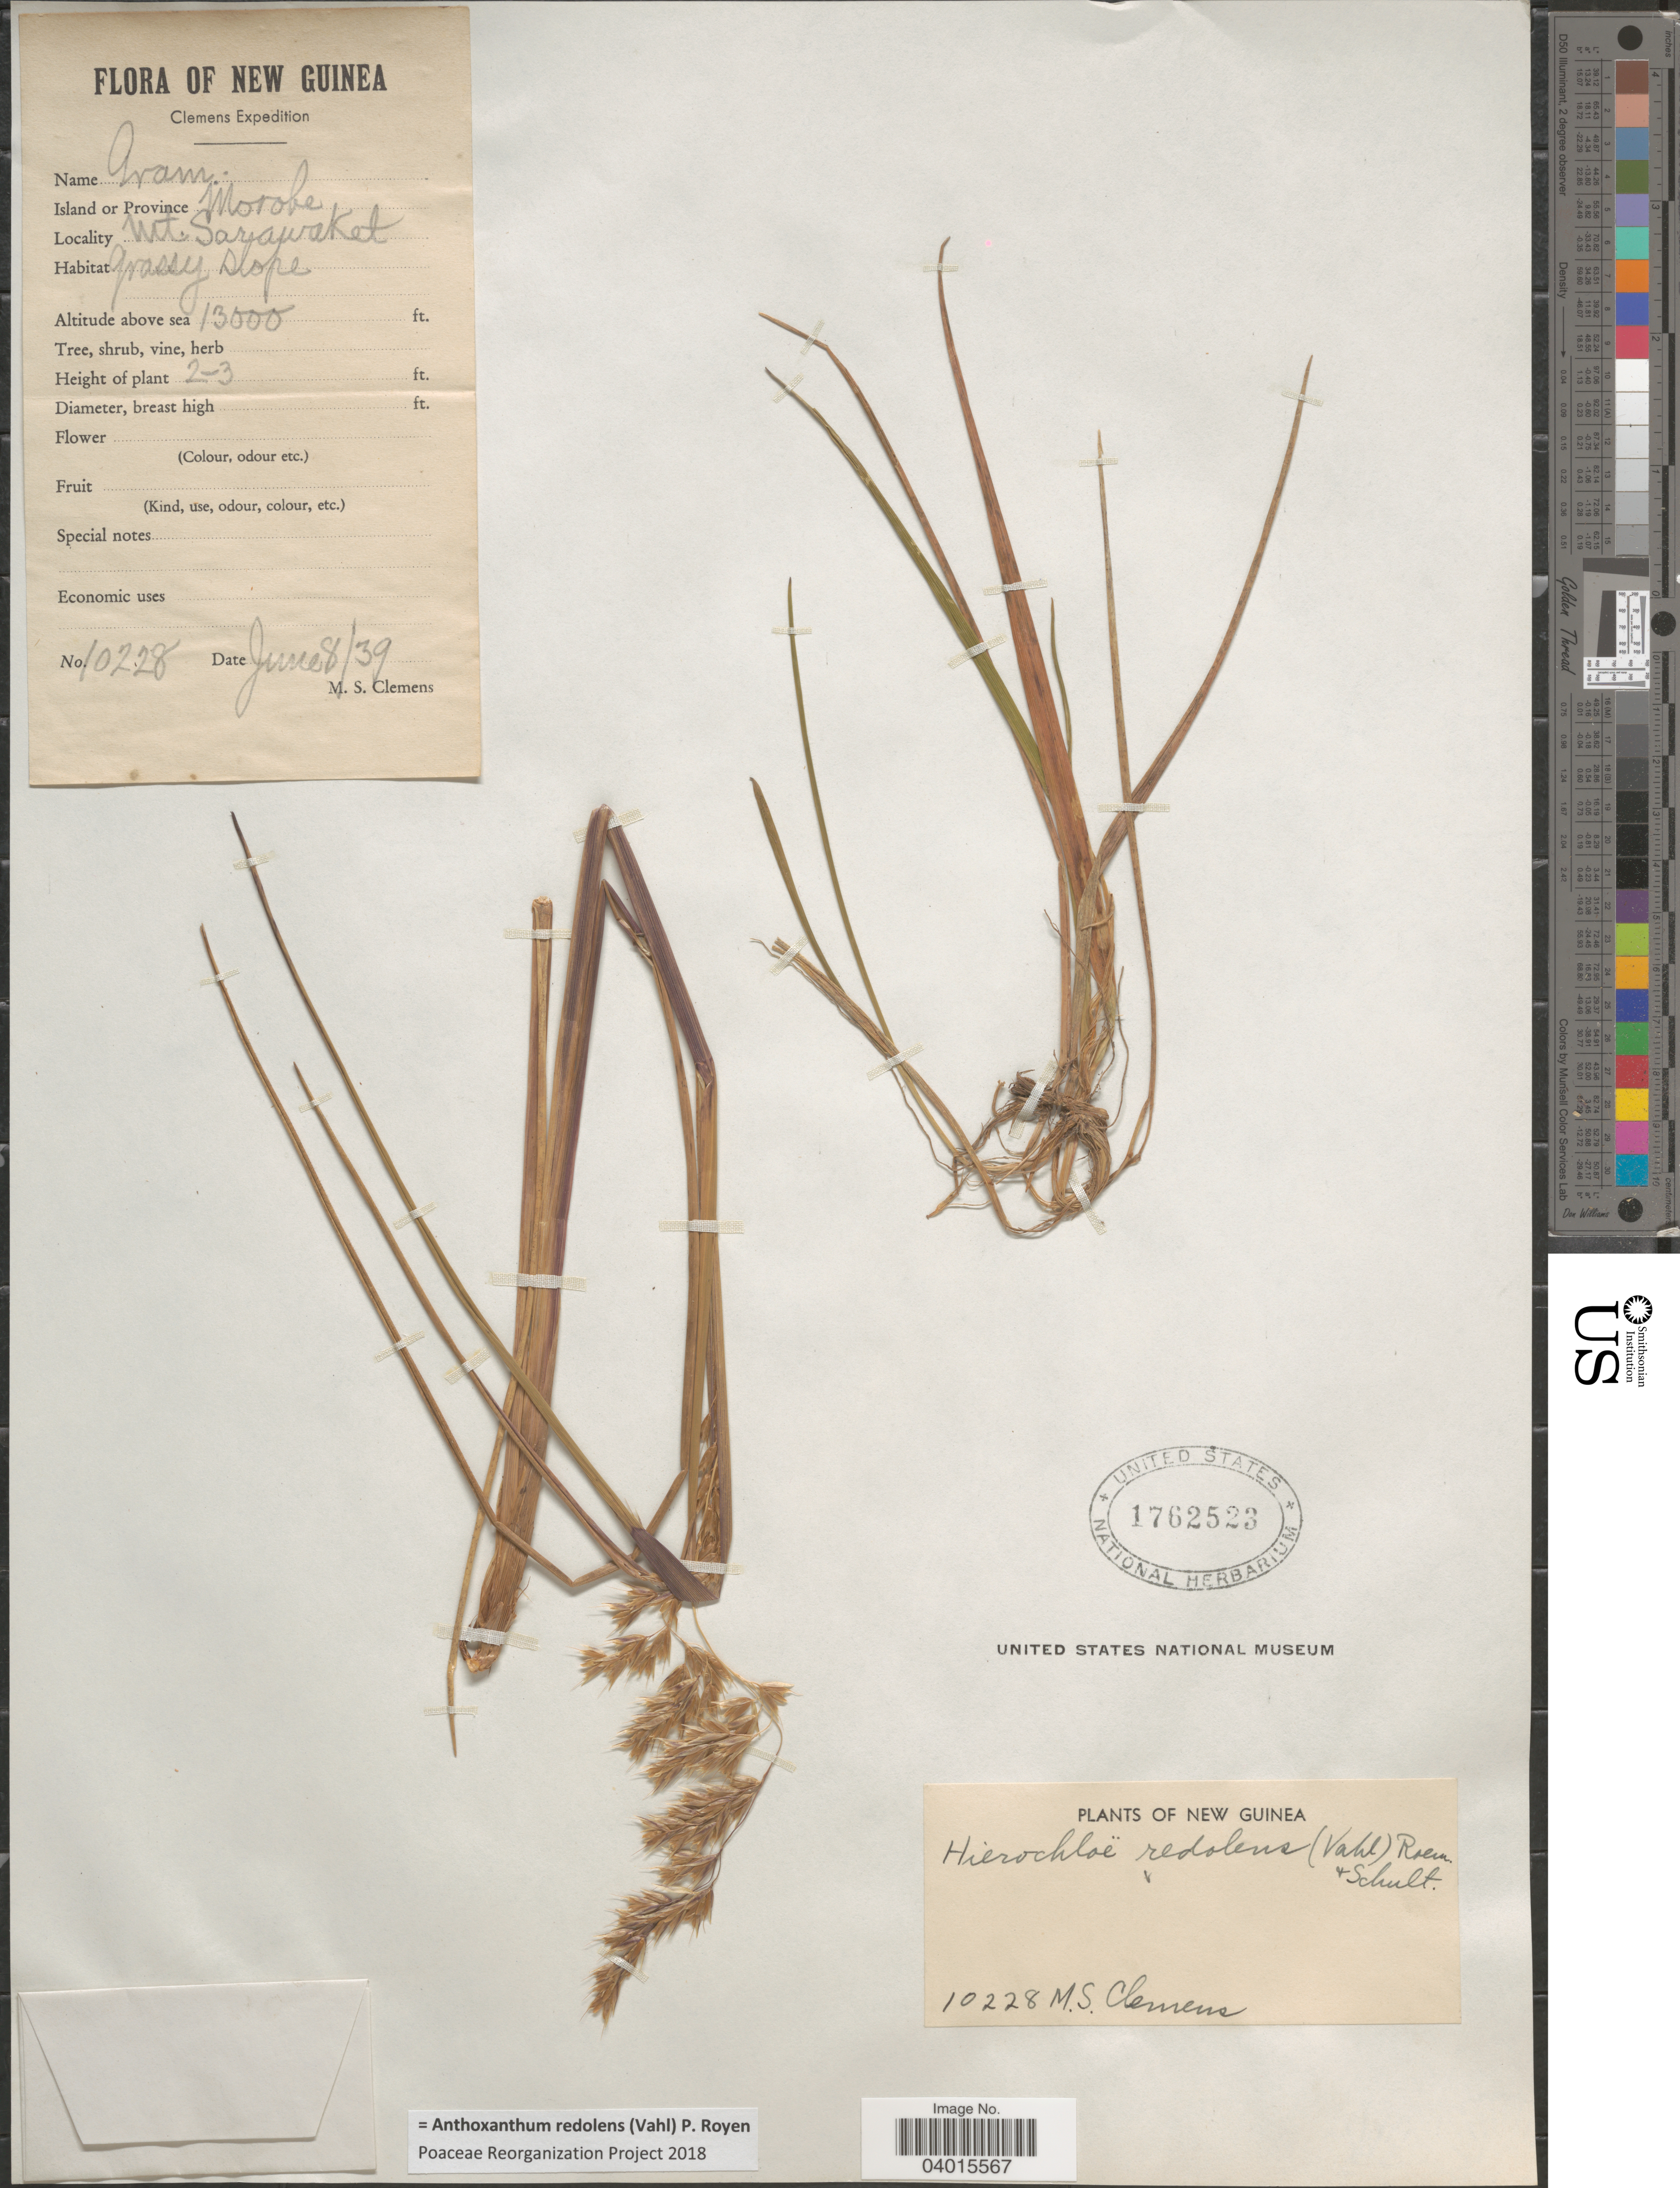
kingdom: Plantae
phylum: Tracheophyta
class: Liliopsida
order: Poales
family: Poaceae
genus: Anthoxanthum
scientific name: Anthoxanthum redolens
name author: (Vahl) P. Royen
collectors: M. S. Clemens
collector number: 10228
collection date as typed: Transcribed d/m/y: 8/6/39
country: Papua New Guinea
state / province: Morobe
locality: New Guinea. Island or Province Morobe. Mt. Sarawaket.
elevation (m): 3962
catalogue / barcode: US 1762523